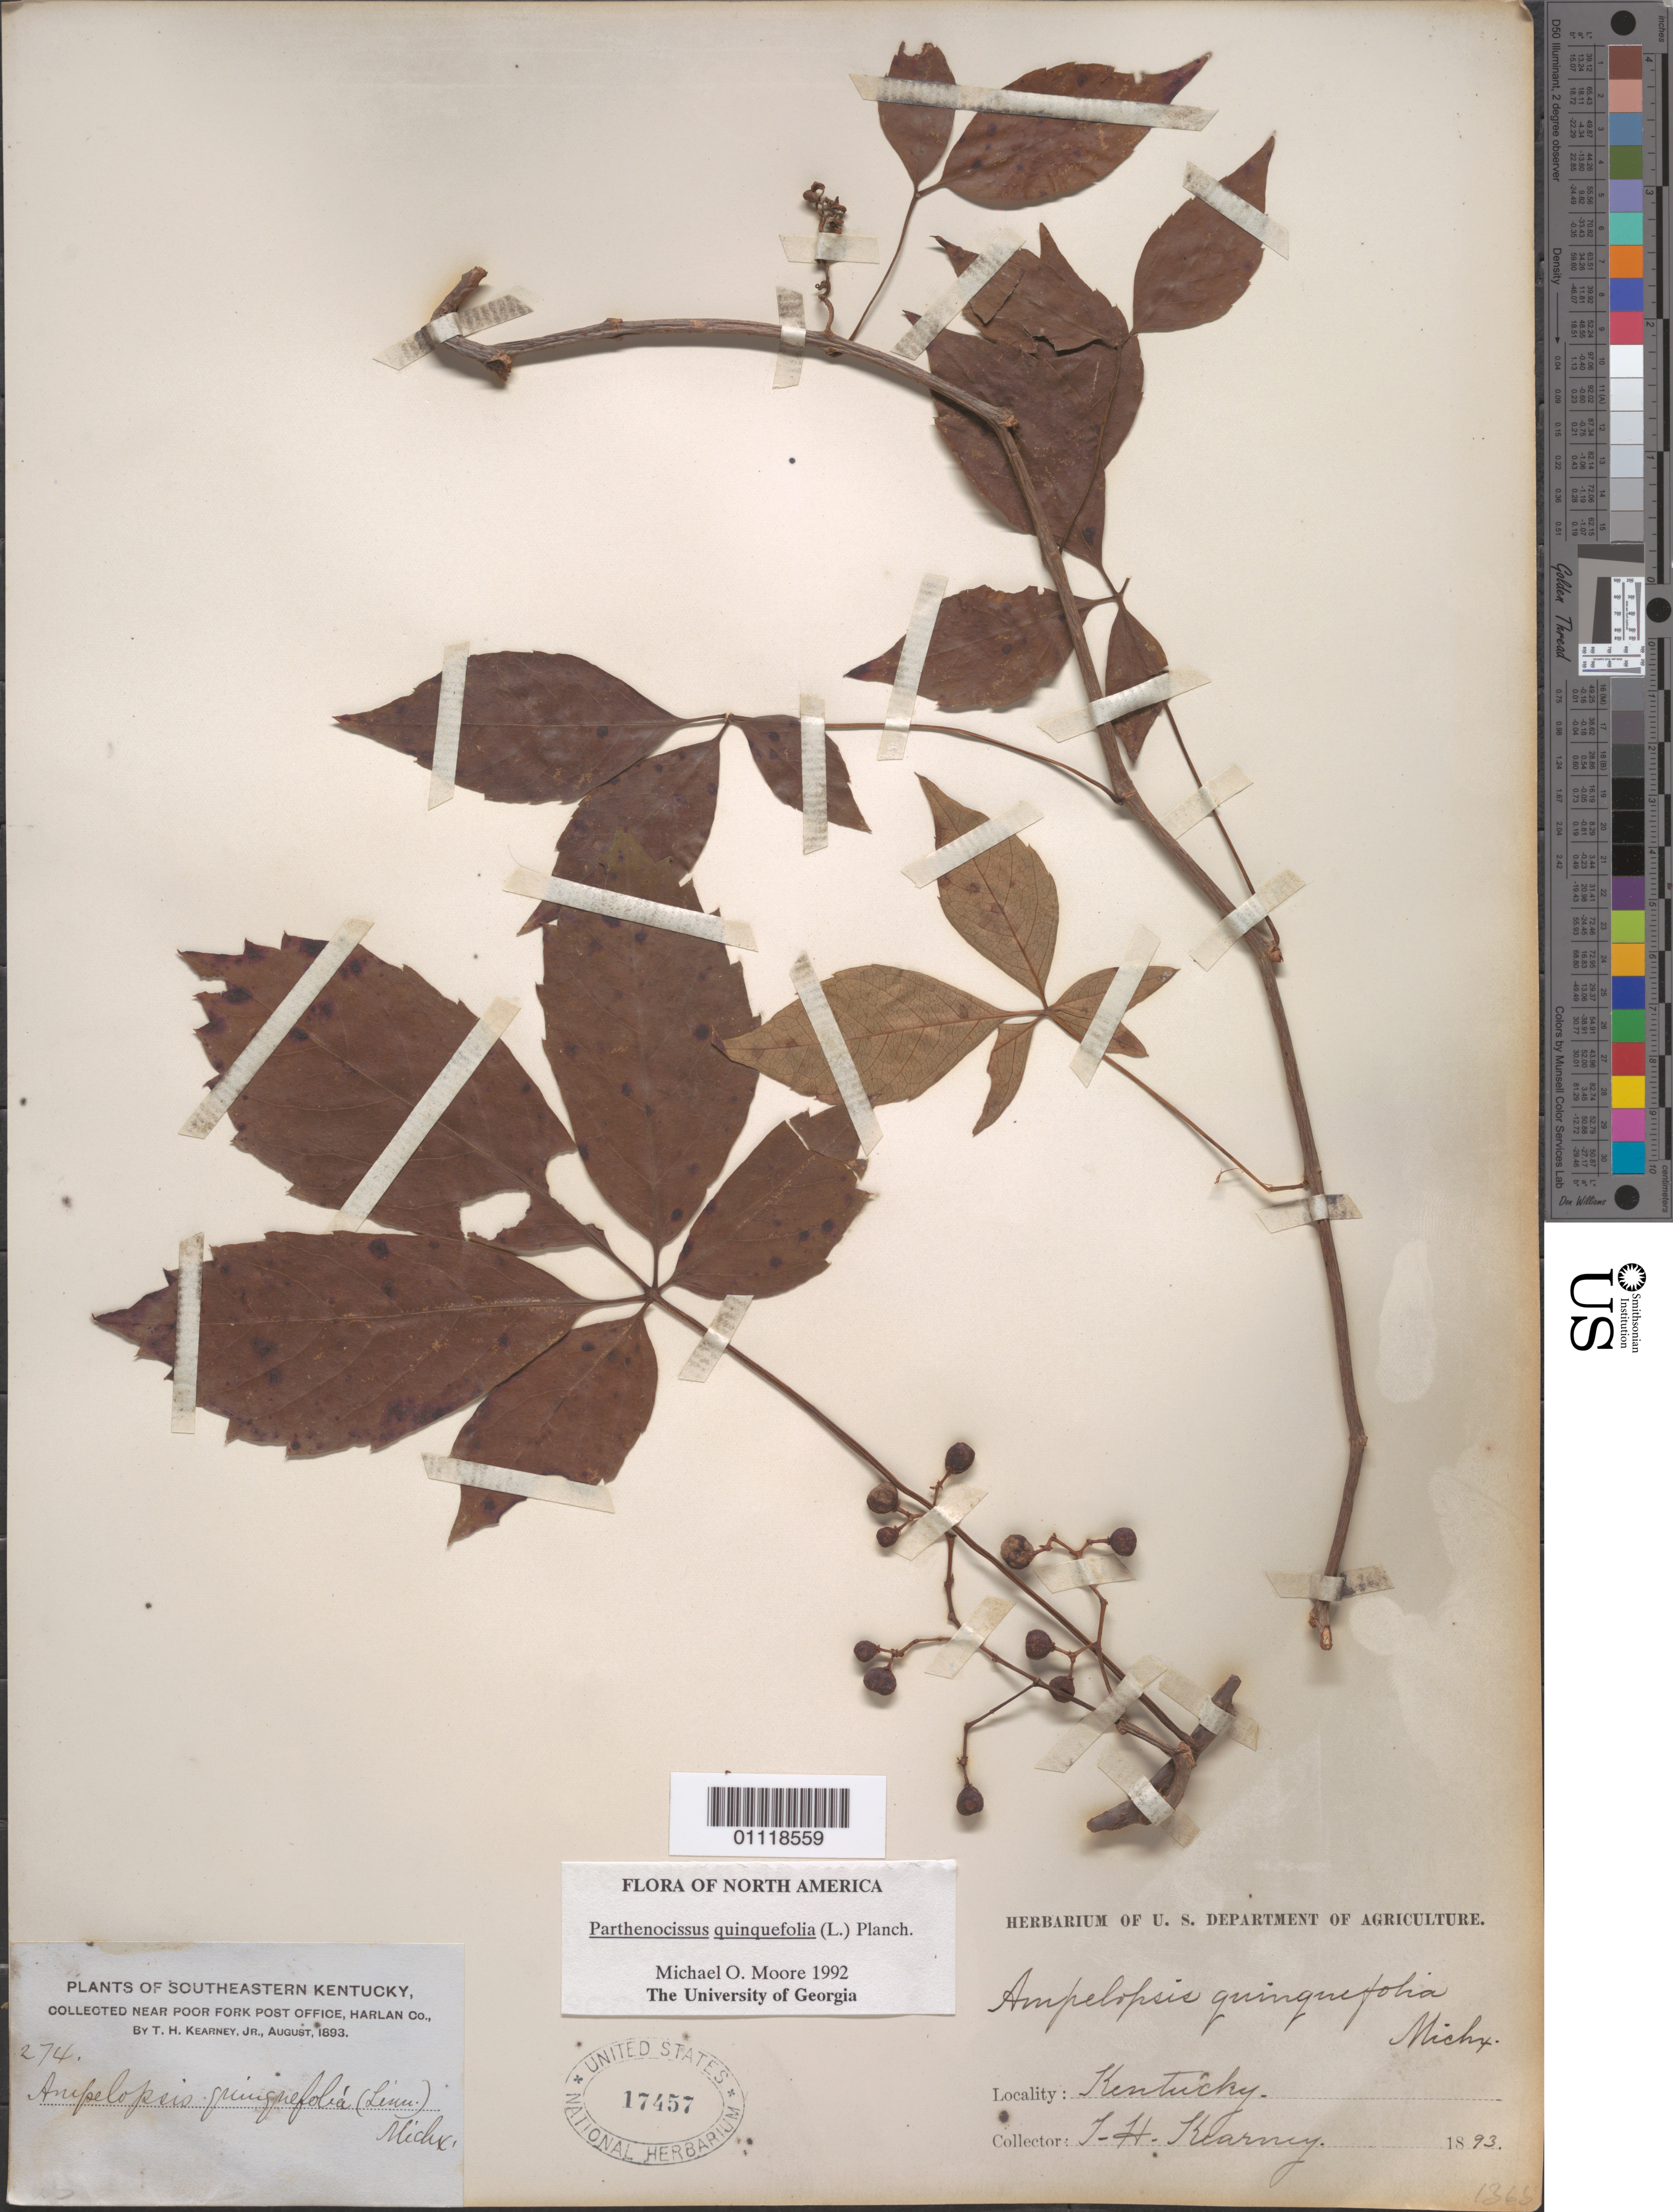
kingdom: Plantae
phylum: Tracheophyta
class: Magnoliopsida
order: Vitales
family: Vitaceae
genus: Parthenocissus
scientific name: Parthenocissus quinquefolia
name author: (L.) Planch.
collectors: T. H. Kearney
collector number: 274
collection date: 1893-08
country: United States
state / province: Kentucky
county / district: Harlan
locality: Near Poor Fork Post Office.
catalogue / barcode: US 17457